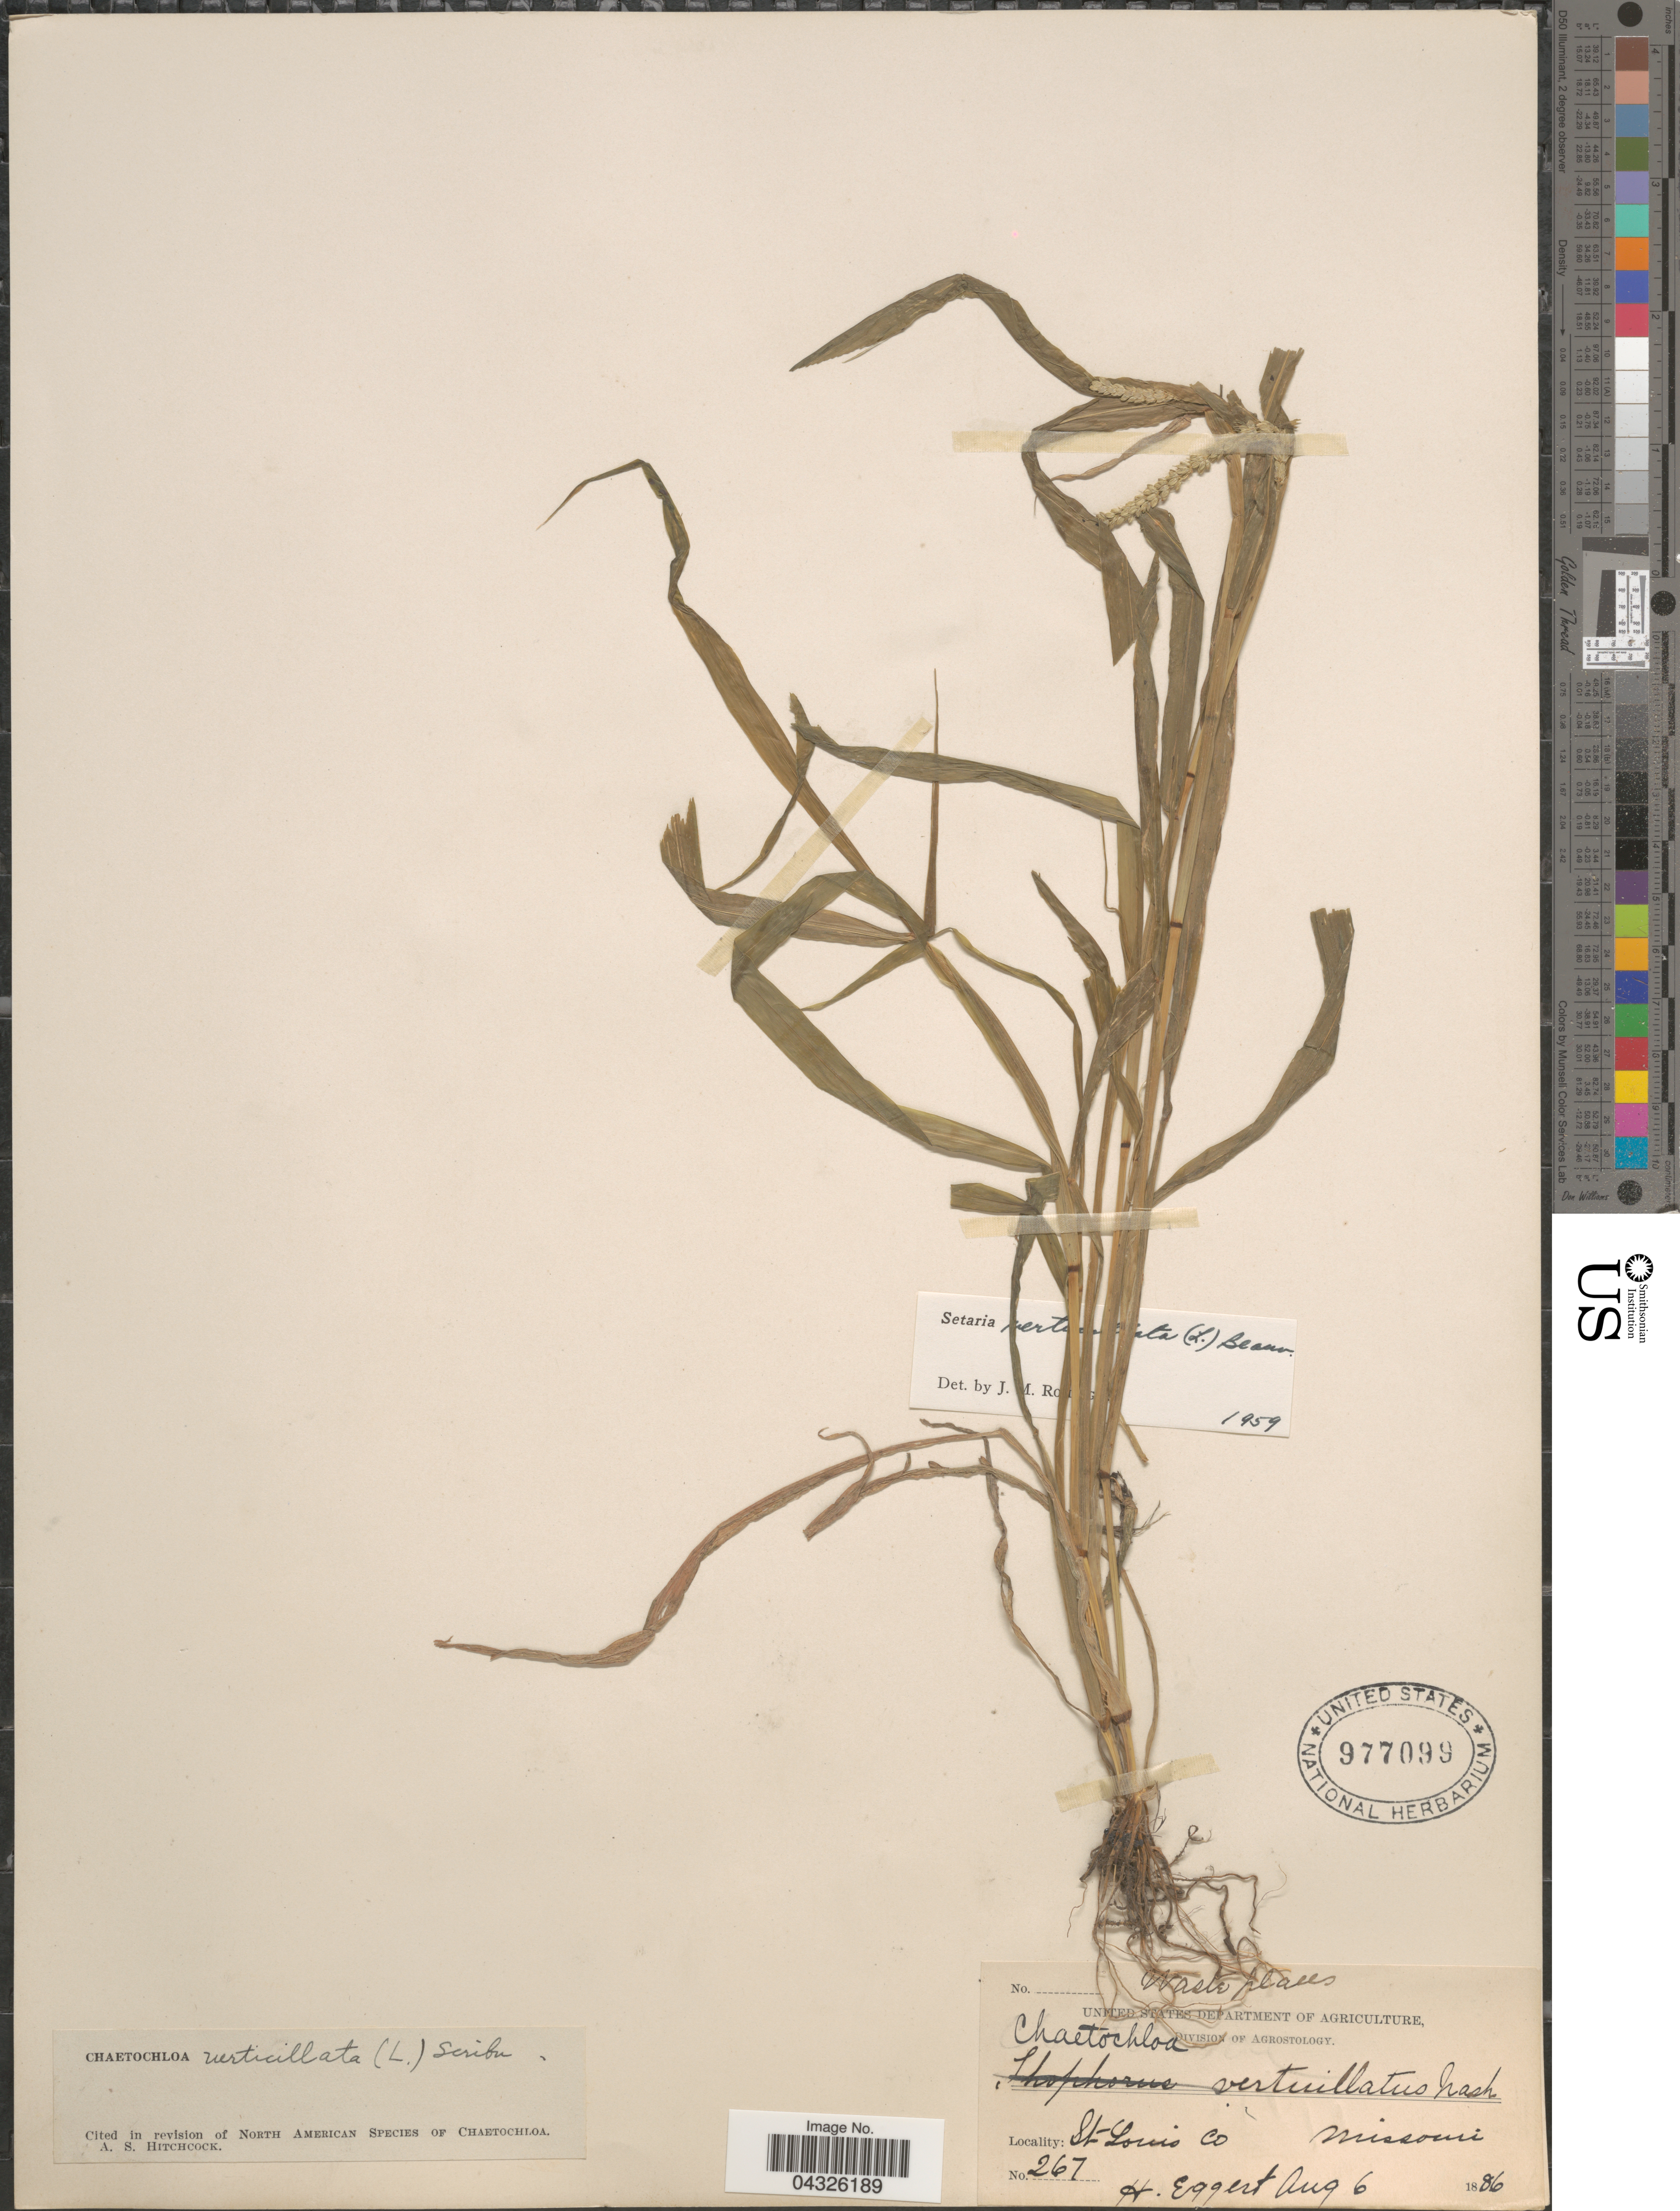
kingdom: Plantae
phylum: Tracheophyta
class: Liliopsida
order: Poales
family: Poaceae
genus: Setaria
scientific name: Setaria verticillata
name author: (L.) P. Beauv.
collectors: H. Eggert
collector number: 267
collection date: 1886-08-06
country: United States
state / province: Missouri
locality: St Louis Co.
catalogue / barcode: US 977099